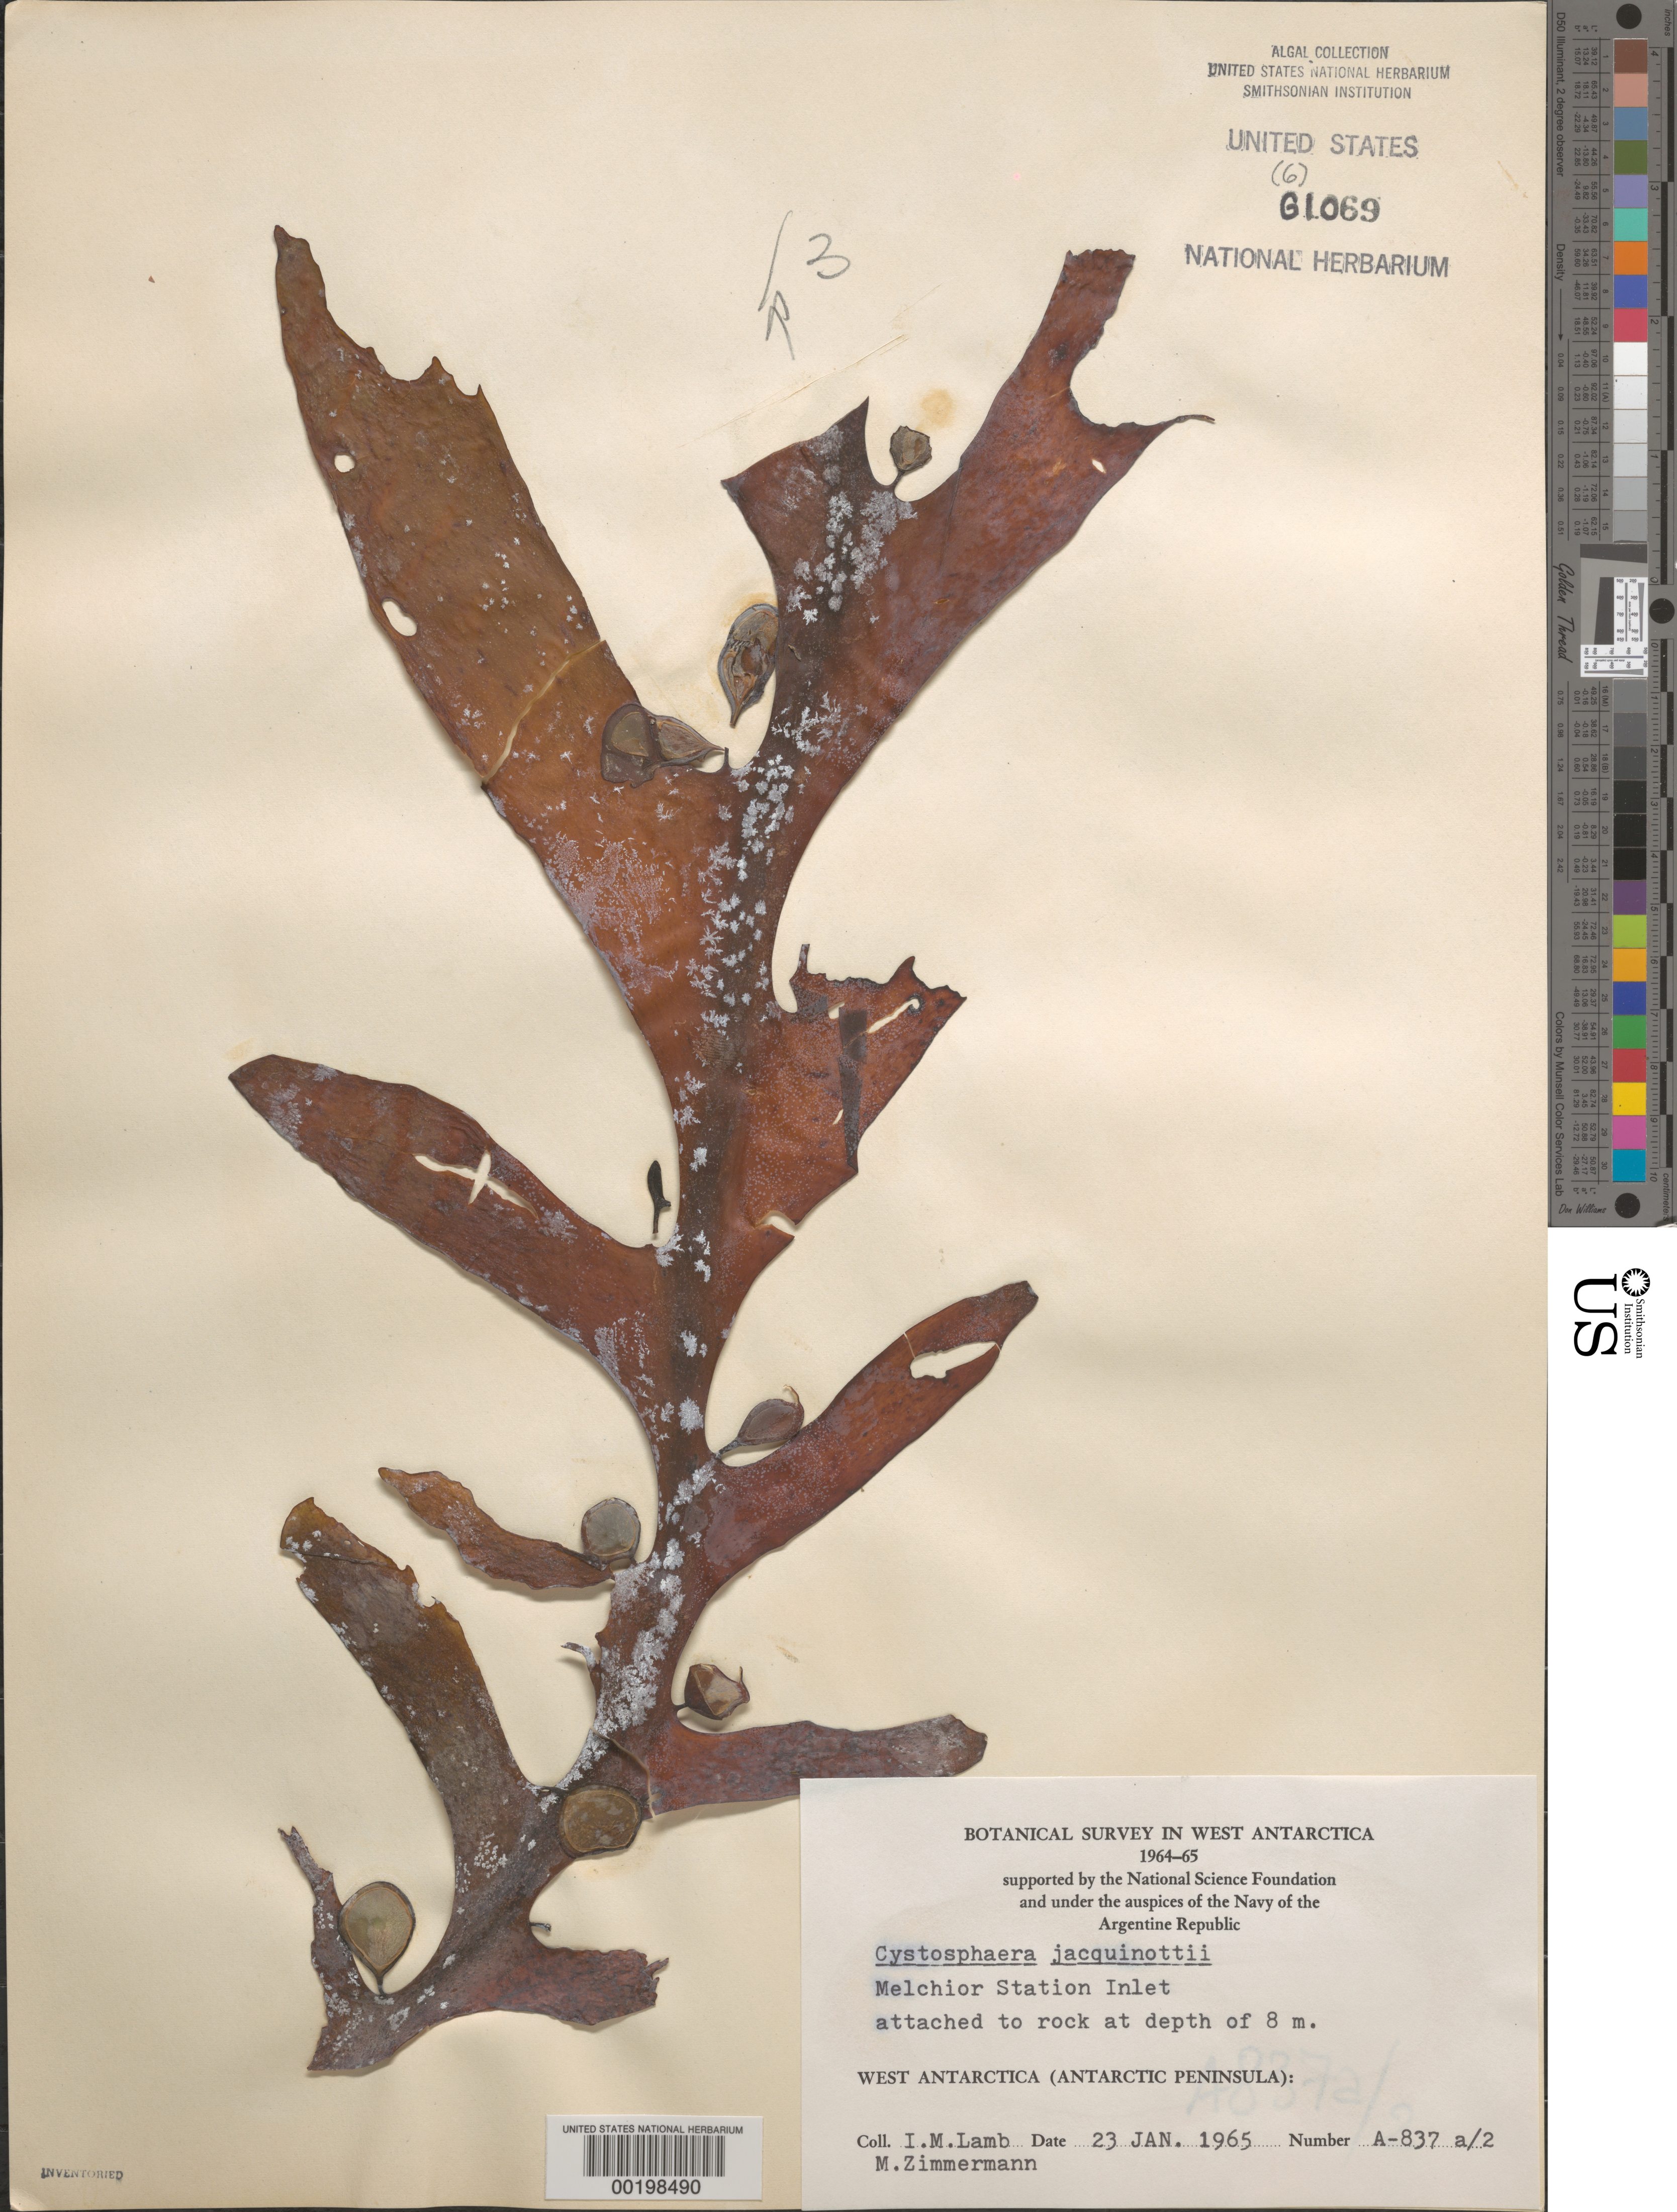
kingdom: Chromista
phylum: Ochrophyta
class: Phaeophyceae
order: Fucales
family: Seirococcaceae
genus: Cystosphaera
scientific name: Cystosphaera jacquinotii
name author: (Montagne) Skottsberg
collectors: I. M. Lamb & M. Zimmermann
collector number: A-837a-2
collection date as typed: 23 Jan 1965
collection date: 1965-01-23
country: Antarctica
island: Gamma Island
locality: Melchior Station Inlet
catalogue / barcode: US 61069